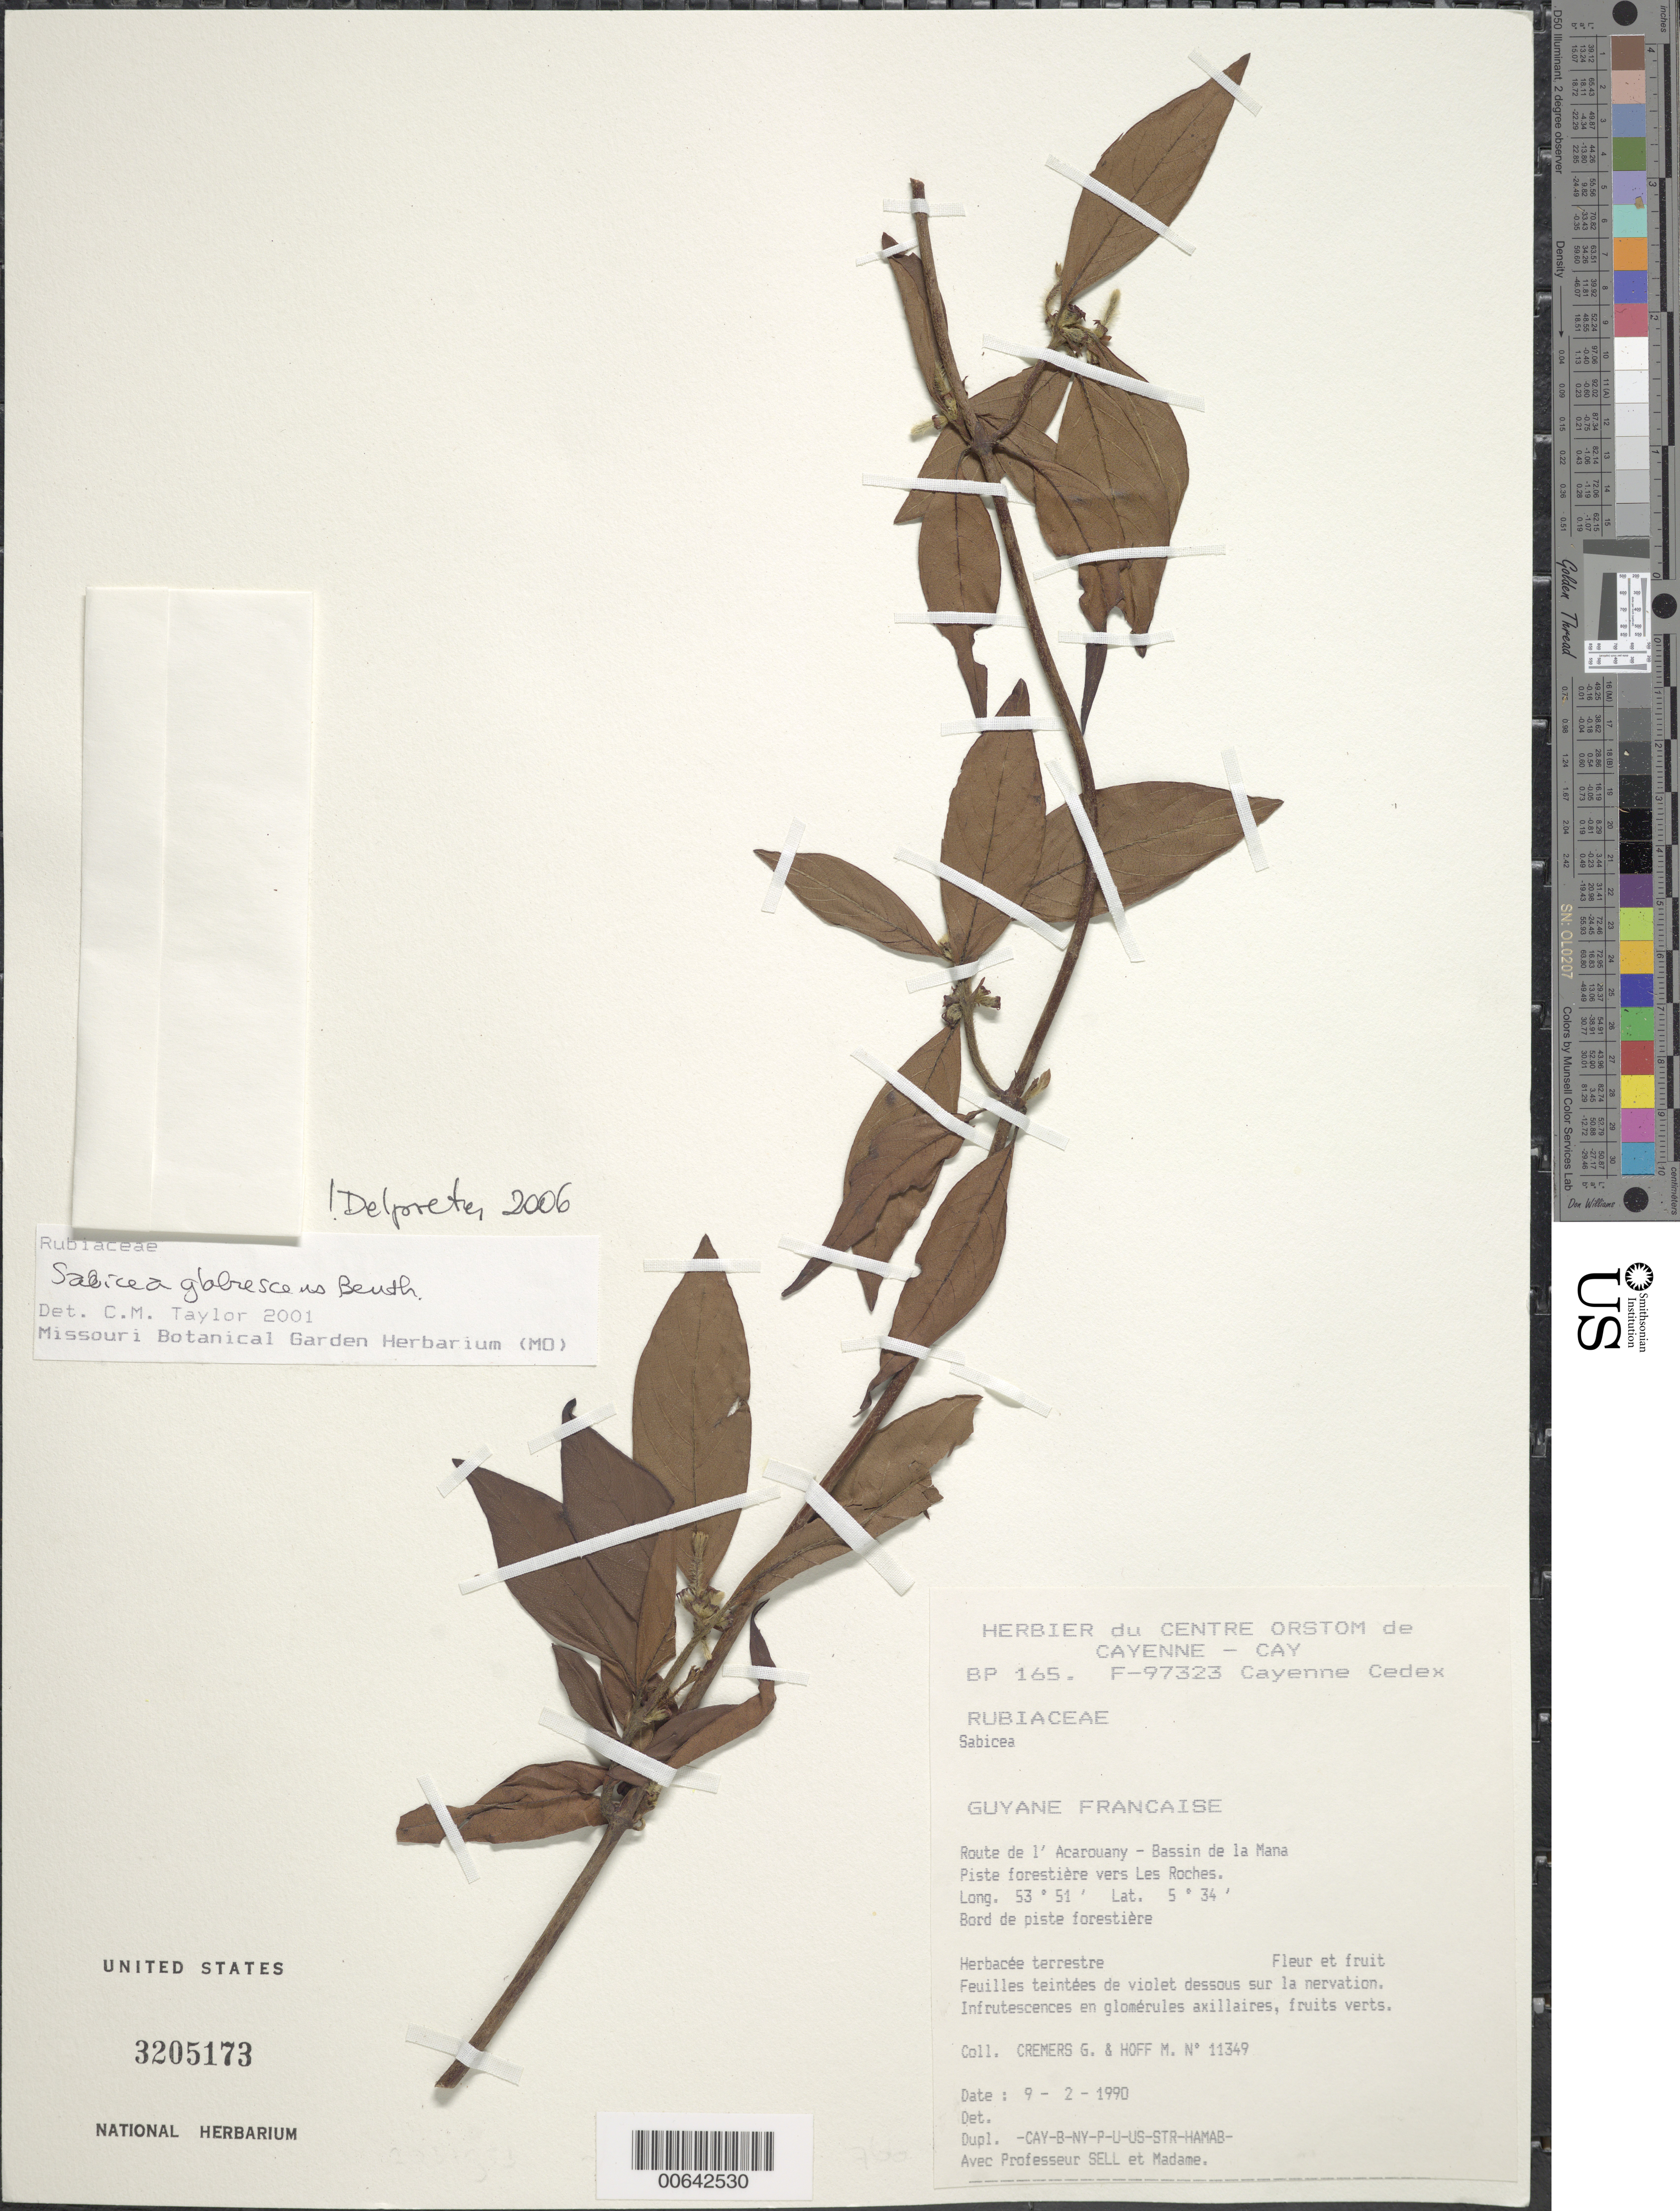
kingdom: Plantae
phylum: Tracheophyta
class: Magnoliopsida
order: Gentianales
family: Rubiaceae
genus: Sabicea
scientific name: Sabicea glabrescens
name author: Benth.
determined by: Delprete, P. G., Herb. de Guyane Cay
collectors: G. Cremers & M. Hoff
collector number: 11349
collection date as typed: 9-Feb-90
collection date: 1990-02-09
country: French Guiana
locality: Route de l'Acarouany, Bassin de la Mana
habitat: Piste forestière vers Les Roches; borde de piste forestiere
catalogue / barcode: US 3205173